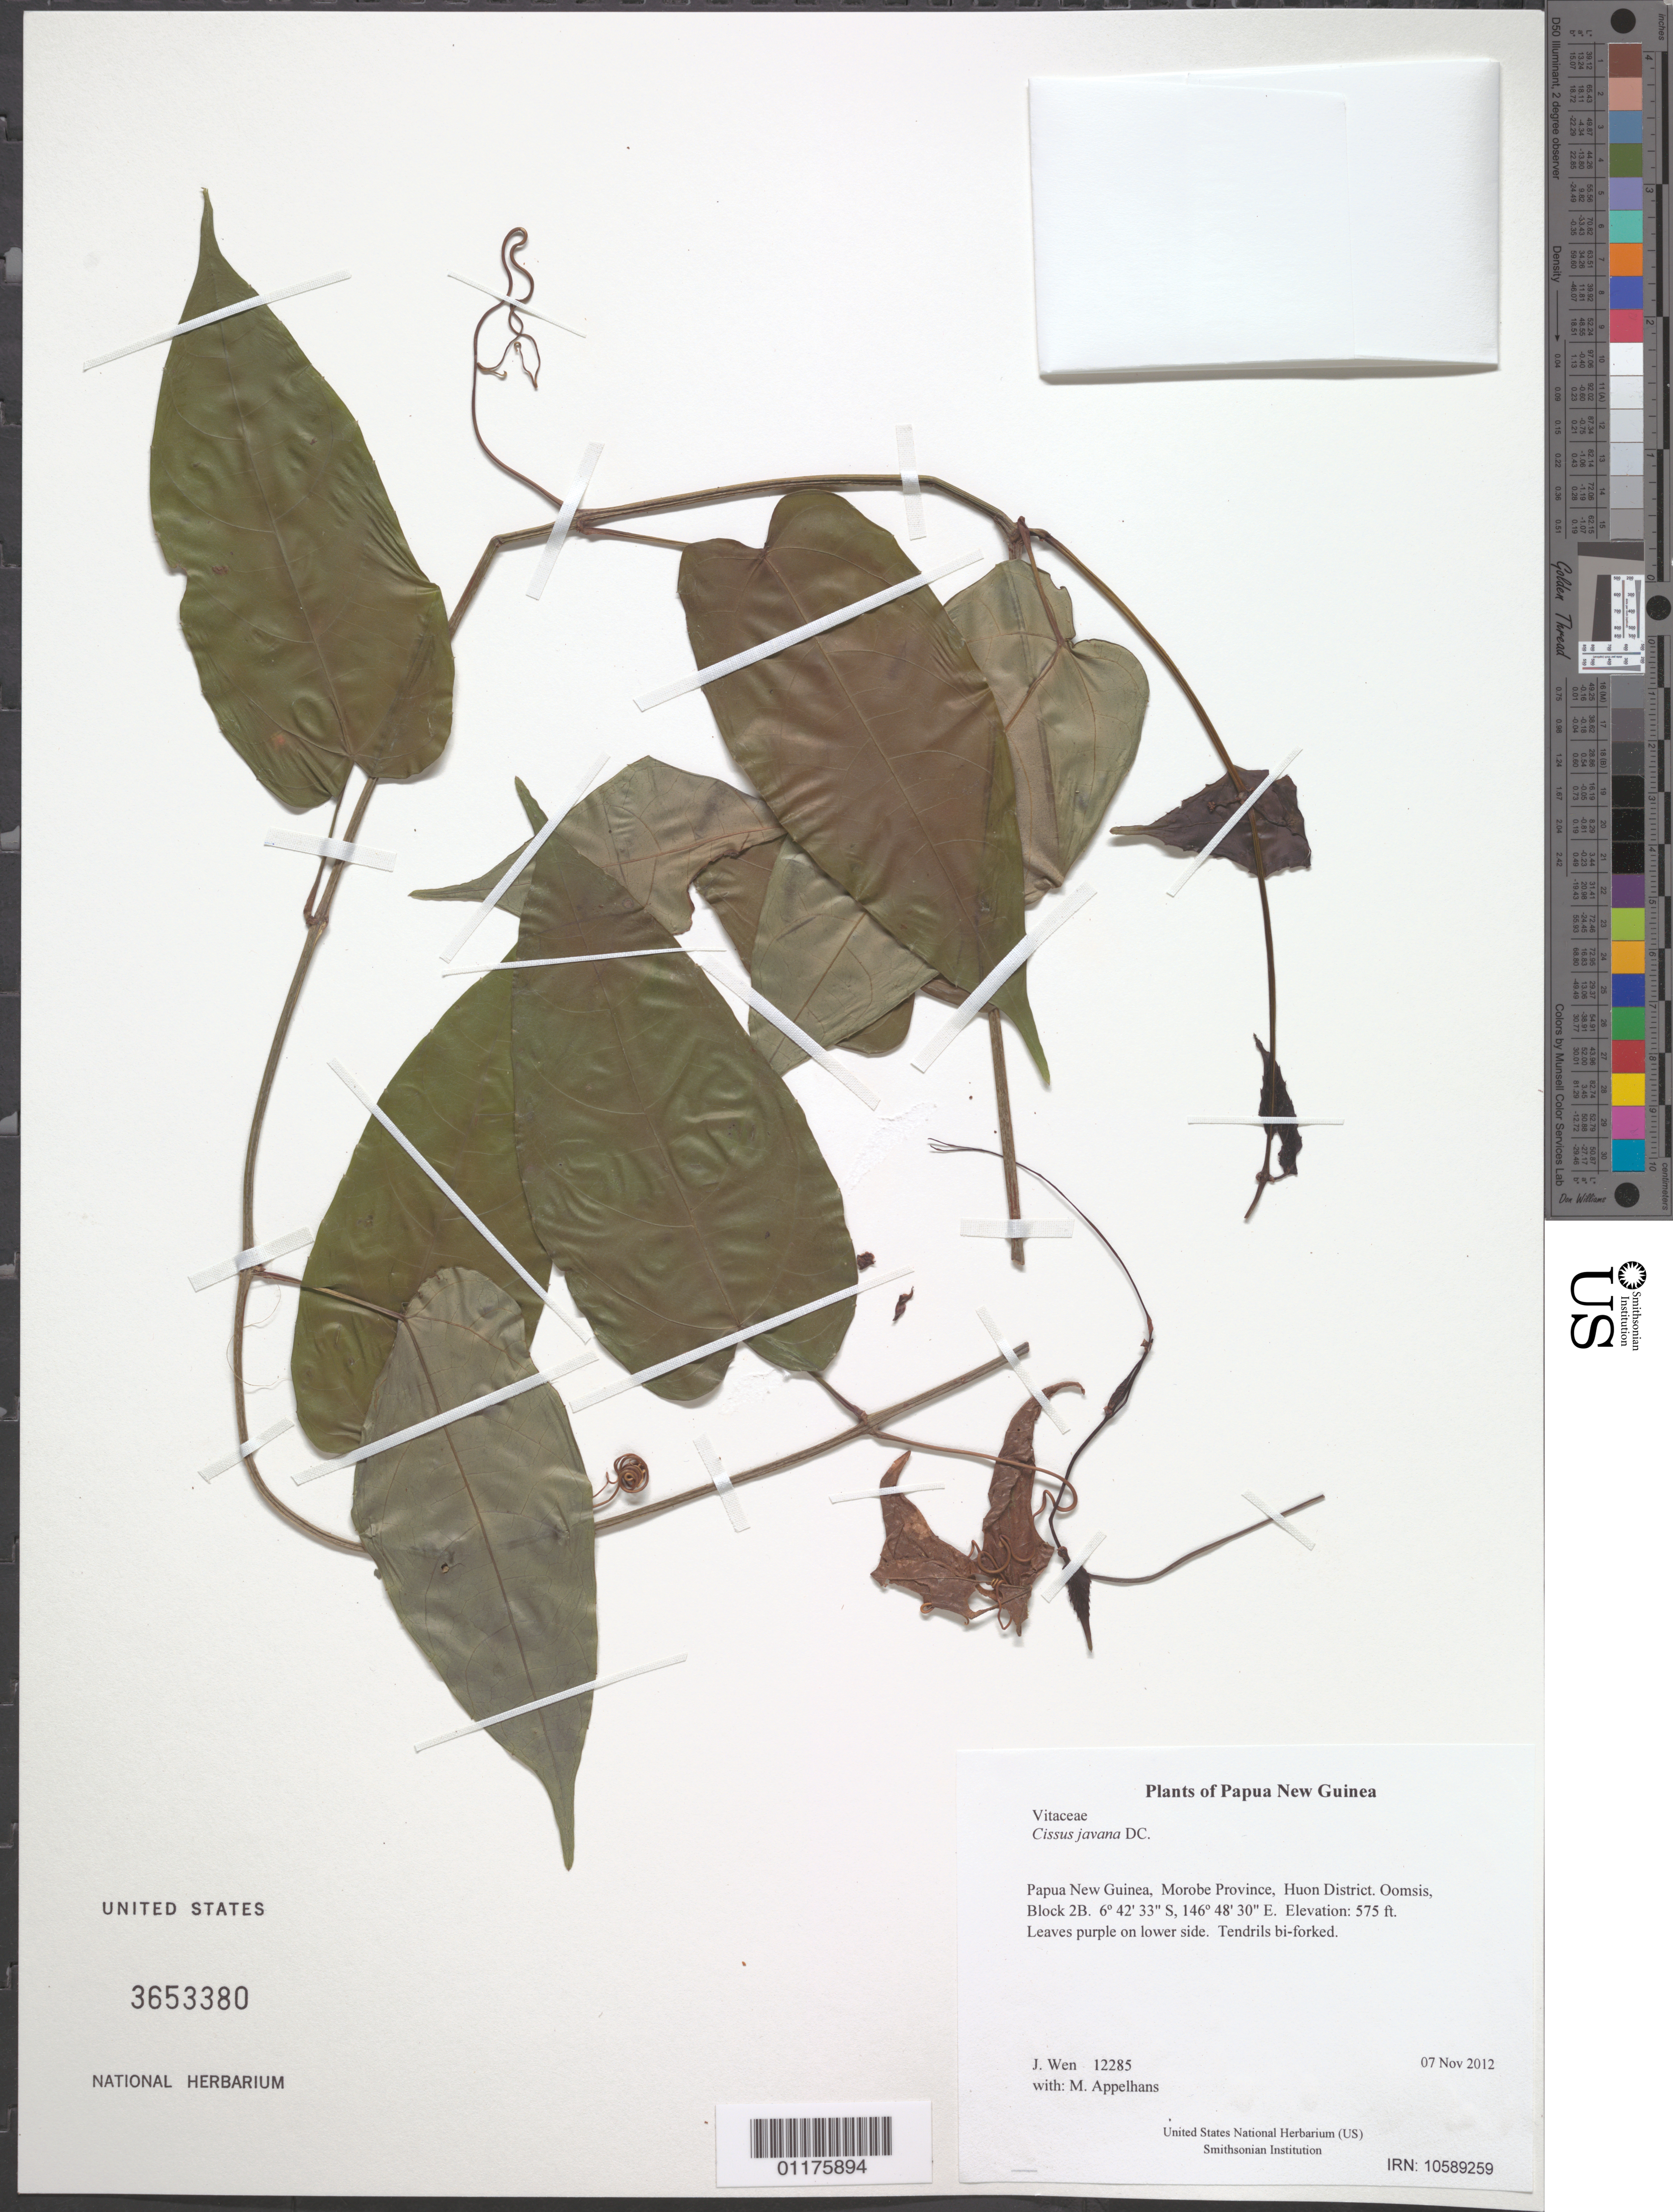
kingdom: Plantae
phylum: Tracheophyta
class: Magnoliopsida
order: Vitales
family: Vitaceae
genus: Cissus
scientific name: Cissus javana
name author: DC.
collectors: M. Appelhans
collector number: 12285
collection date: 2012-11-07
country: Papua New Guinea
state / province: Morobe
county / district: Huon District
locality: Oomsis, Block 2B.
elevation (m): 175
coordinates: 6 42.554 S, 146 48.501 E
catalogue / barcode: US 3653380